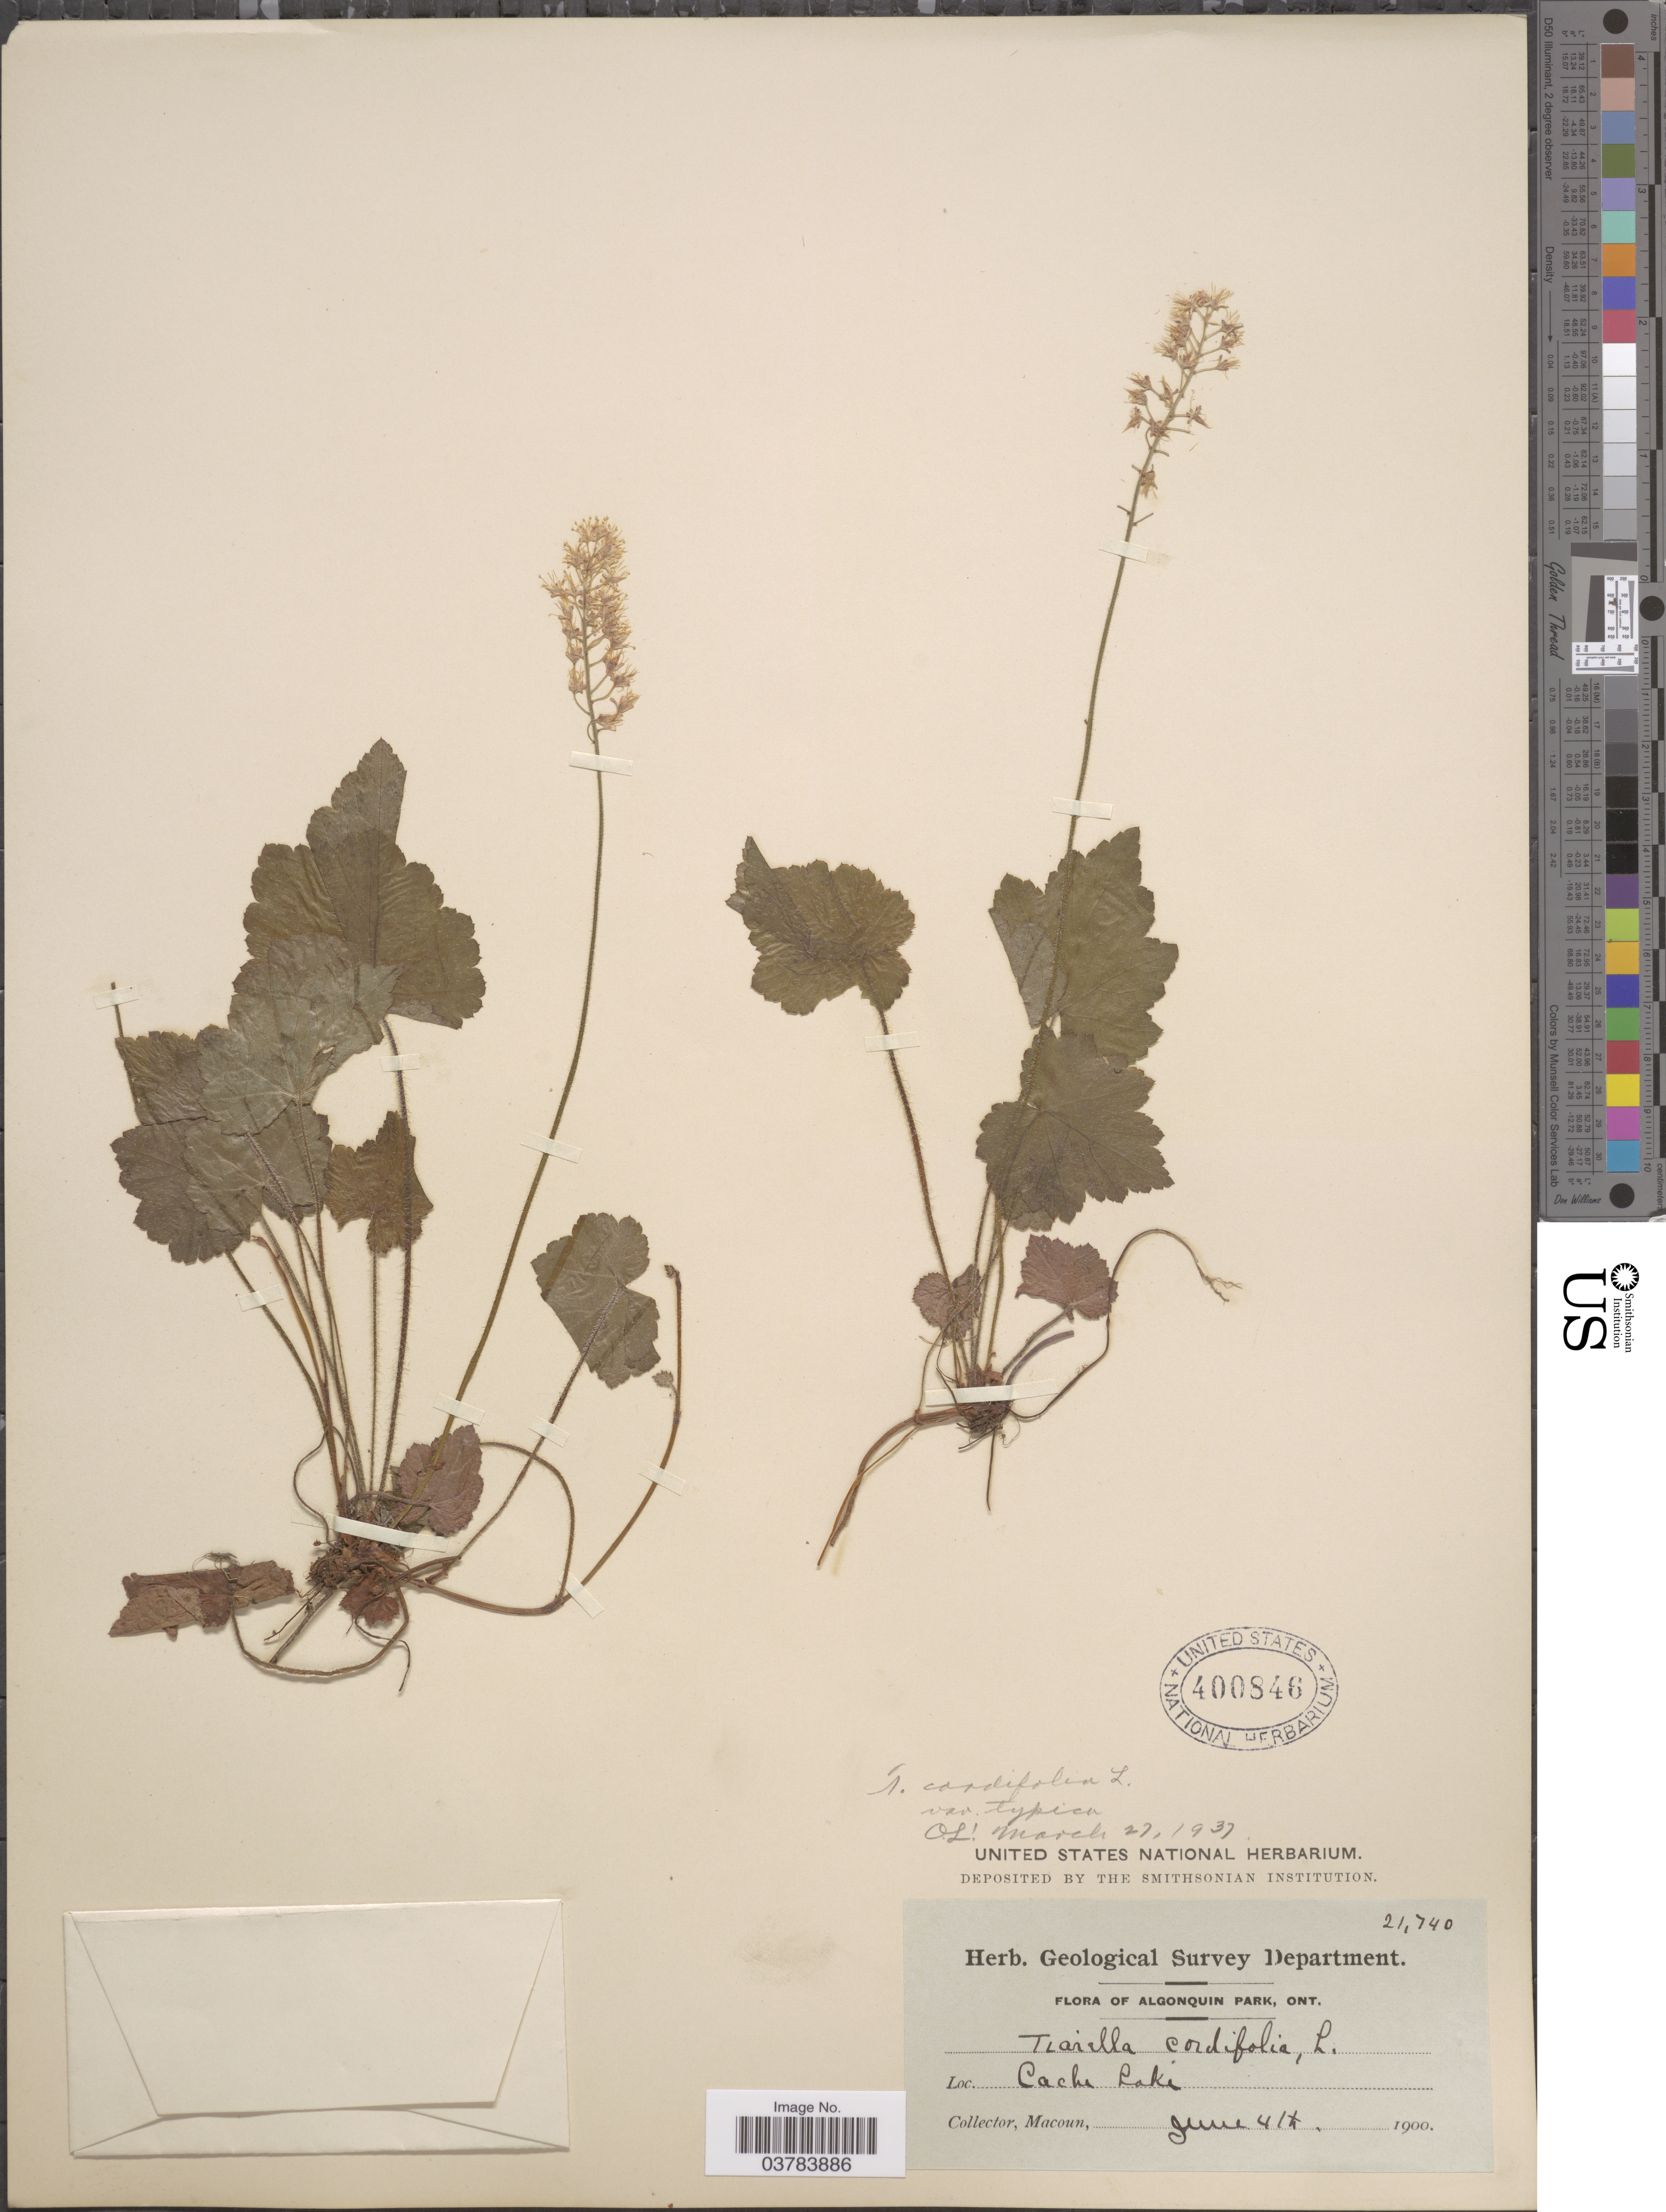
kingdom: Plantae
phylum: Tracheophyta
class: Magnoliopsida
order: Saxifragales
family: Saxifragaceae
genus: Tiarella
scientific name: Tiarella cordifolia var. typica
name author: Lakela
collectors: -- Macoun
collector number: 21740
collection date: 1900-06-04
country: Canada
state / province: Ontario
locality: Geological Survey Department. Algonquin Park. Cache Lake.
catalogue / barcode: US 400846